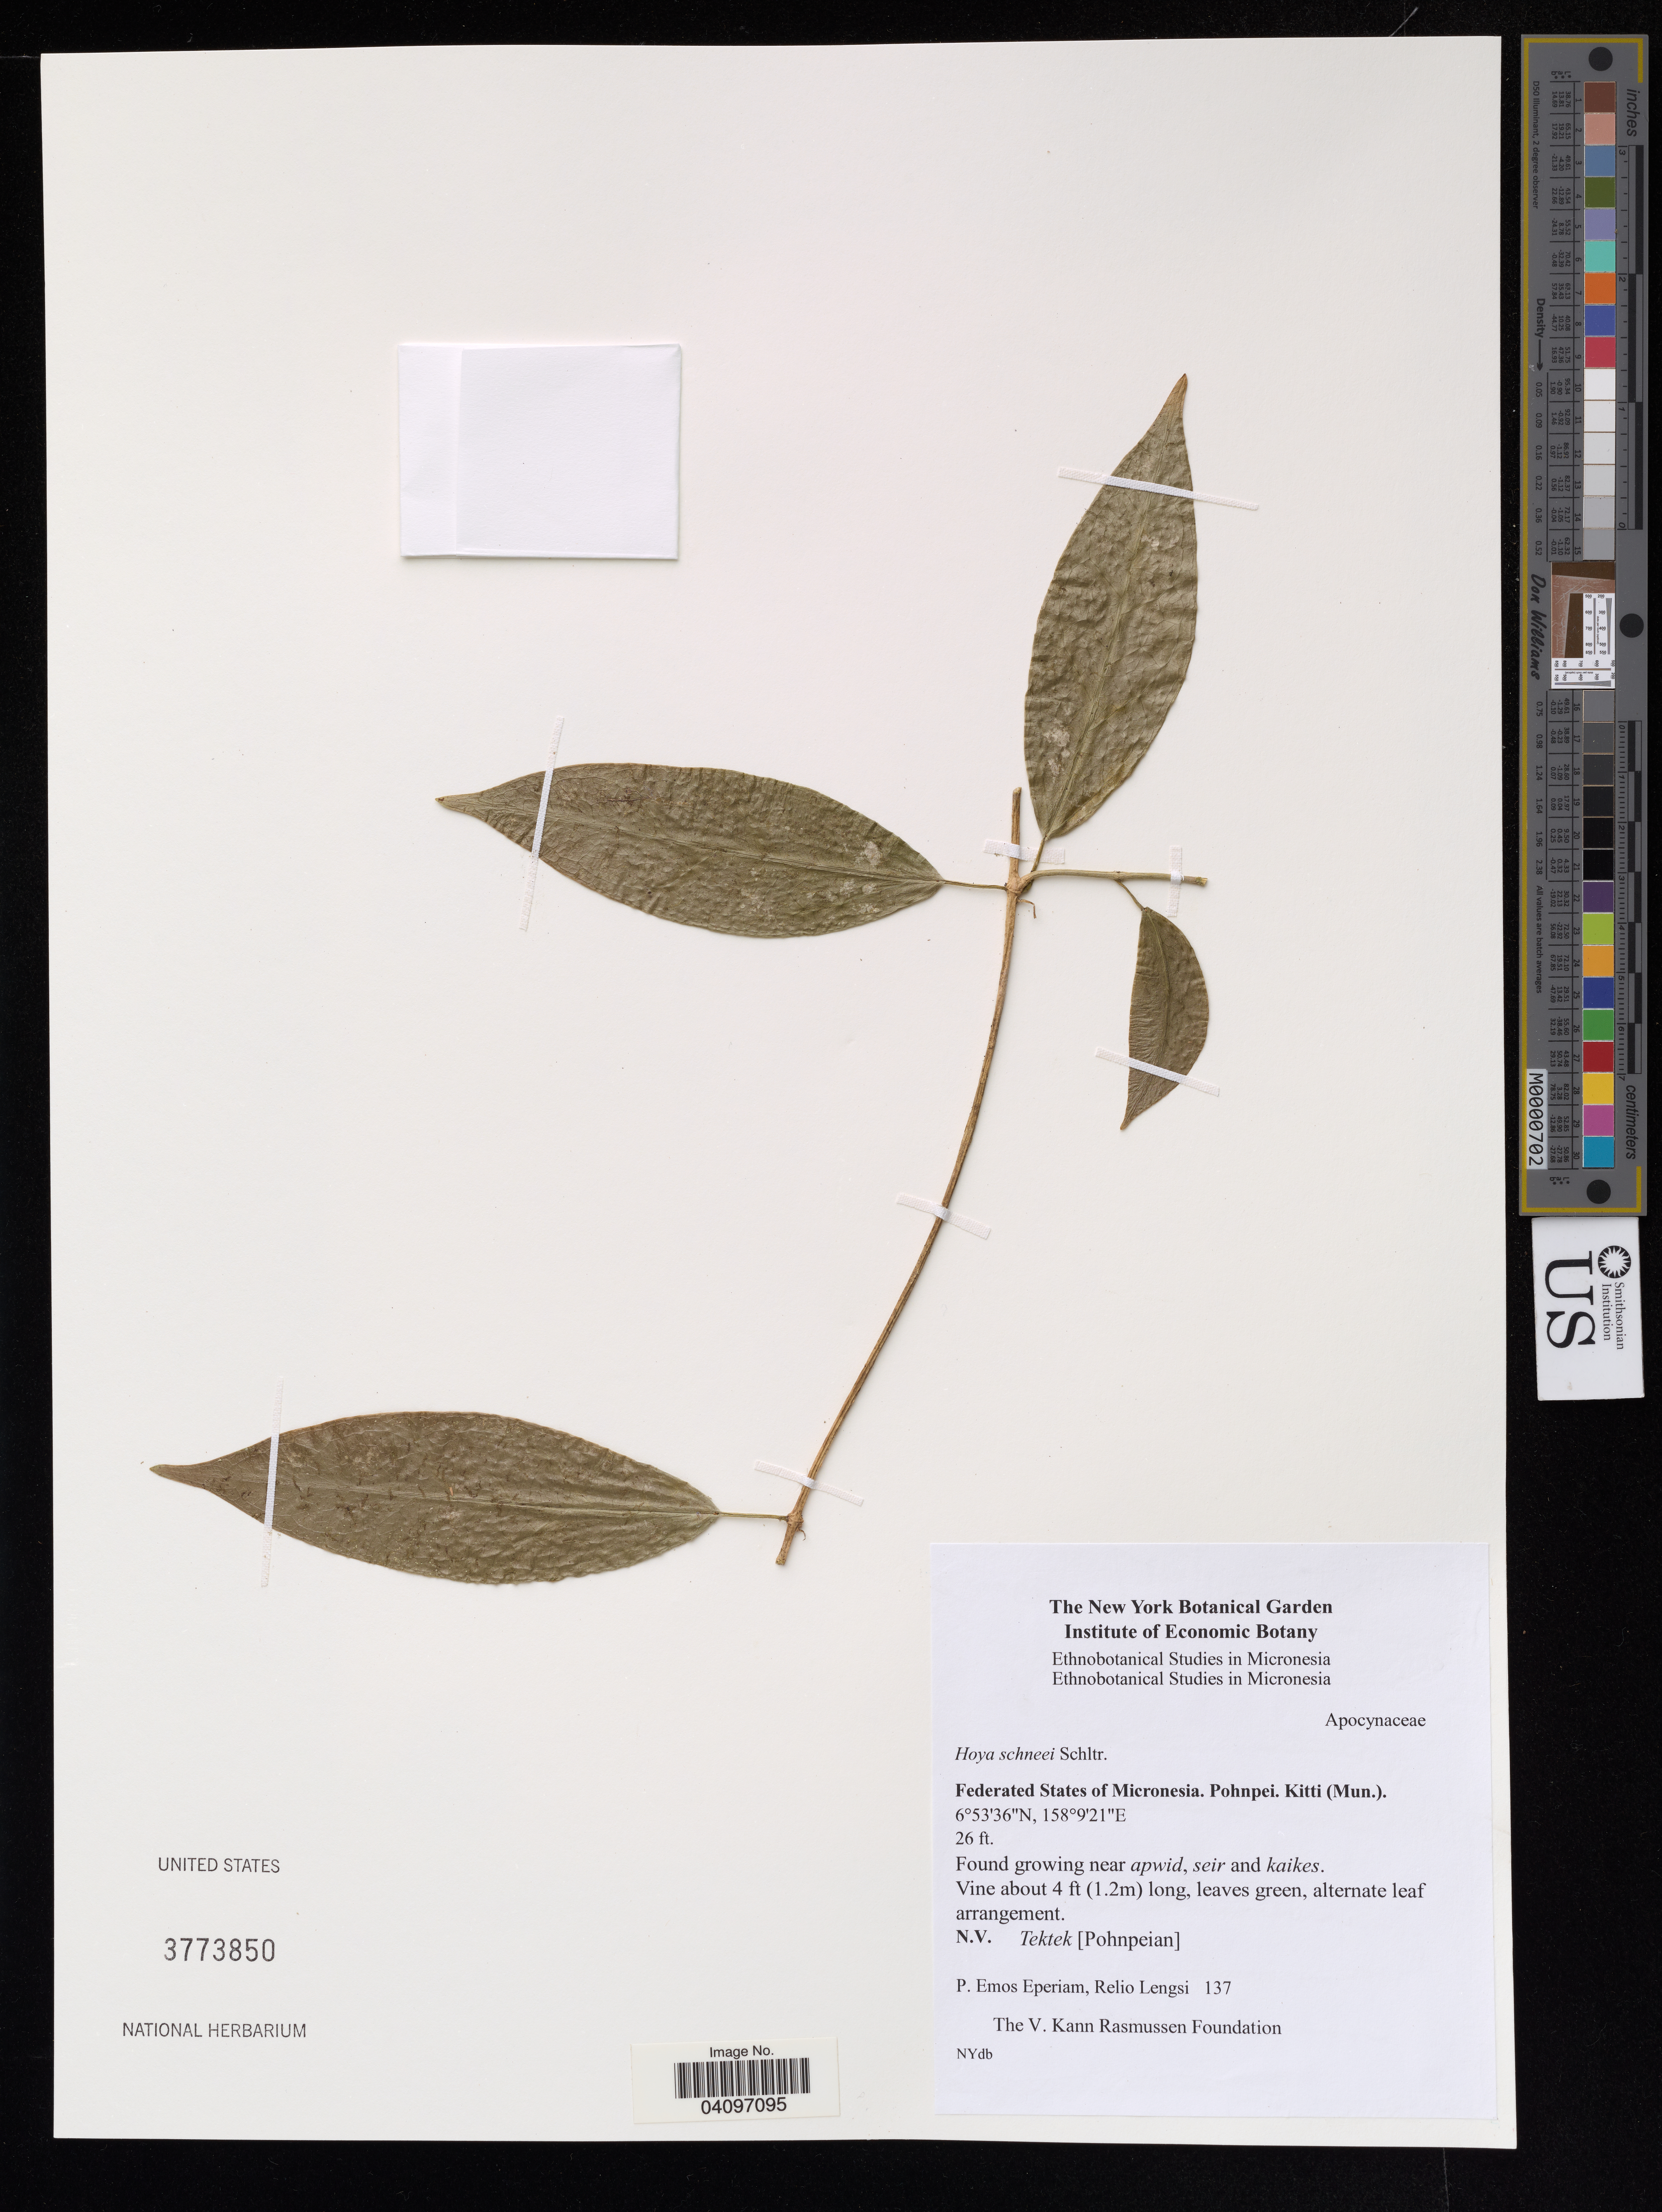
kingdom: Plantae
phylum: Tracheophyta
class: Magnoliopsida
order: Gentianales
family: Apocynaceae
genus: Hoya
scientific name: Hoya schneei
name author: Schltr.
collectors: P. Eperiam & R. Lengsi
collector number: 137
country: Micronesia, Federated States of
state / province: Pohnpei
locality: Federated States of Micronesia. Pohnpei. Kitti (Mun.).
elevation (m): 8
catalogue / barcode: US 3773850